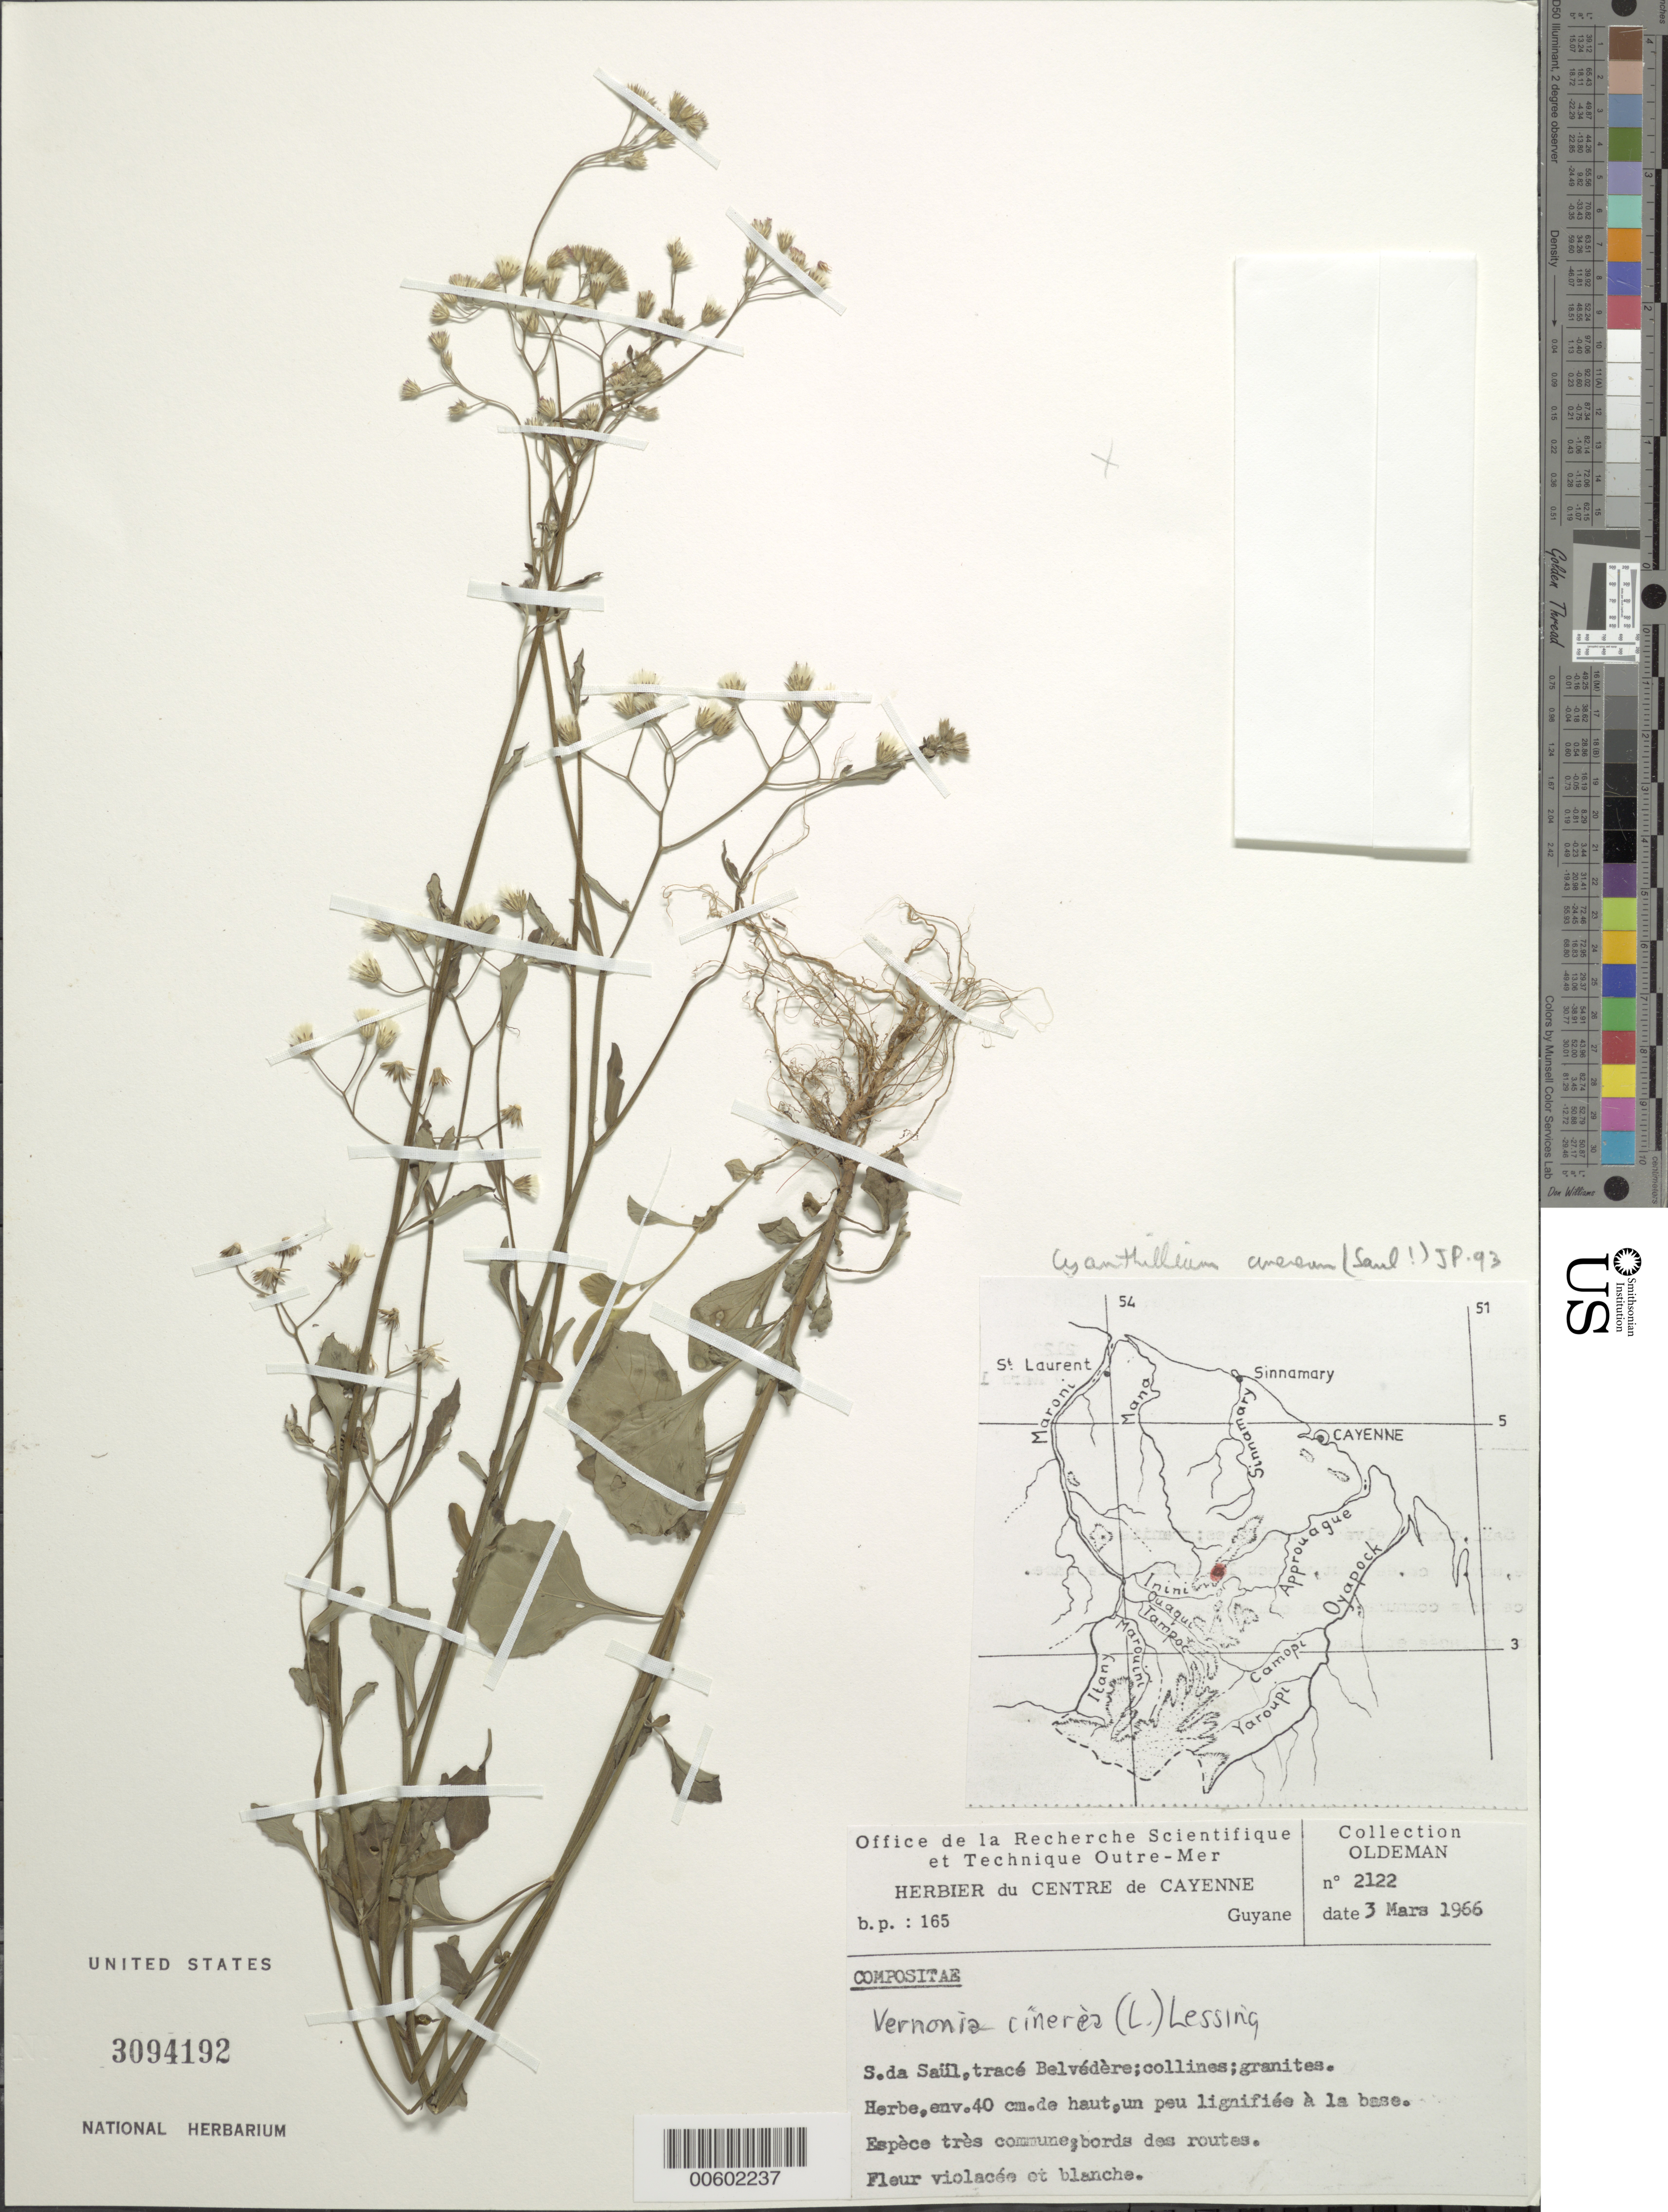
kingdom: Plantae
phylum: Tracheophyta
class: Magnoliopsida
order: Asterales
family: Asteraceae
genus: Cyanthillium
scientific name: Cyanthillium cinereum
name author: (L.) H. Rob.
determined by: Robinson, Harold E., (US)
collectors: R. Oldeman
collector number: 2122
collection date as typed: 3-Mar-66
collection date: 1966-03-03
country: French Guiana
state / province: Saint-Laurent-du-Maroni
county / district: Saül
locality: Saül, S of, tracé Belvédère3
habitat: Collines; granites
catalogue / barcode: US 3094192